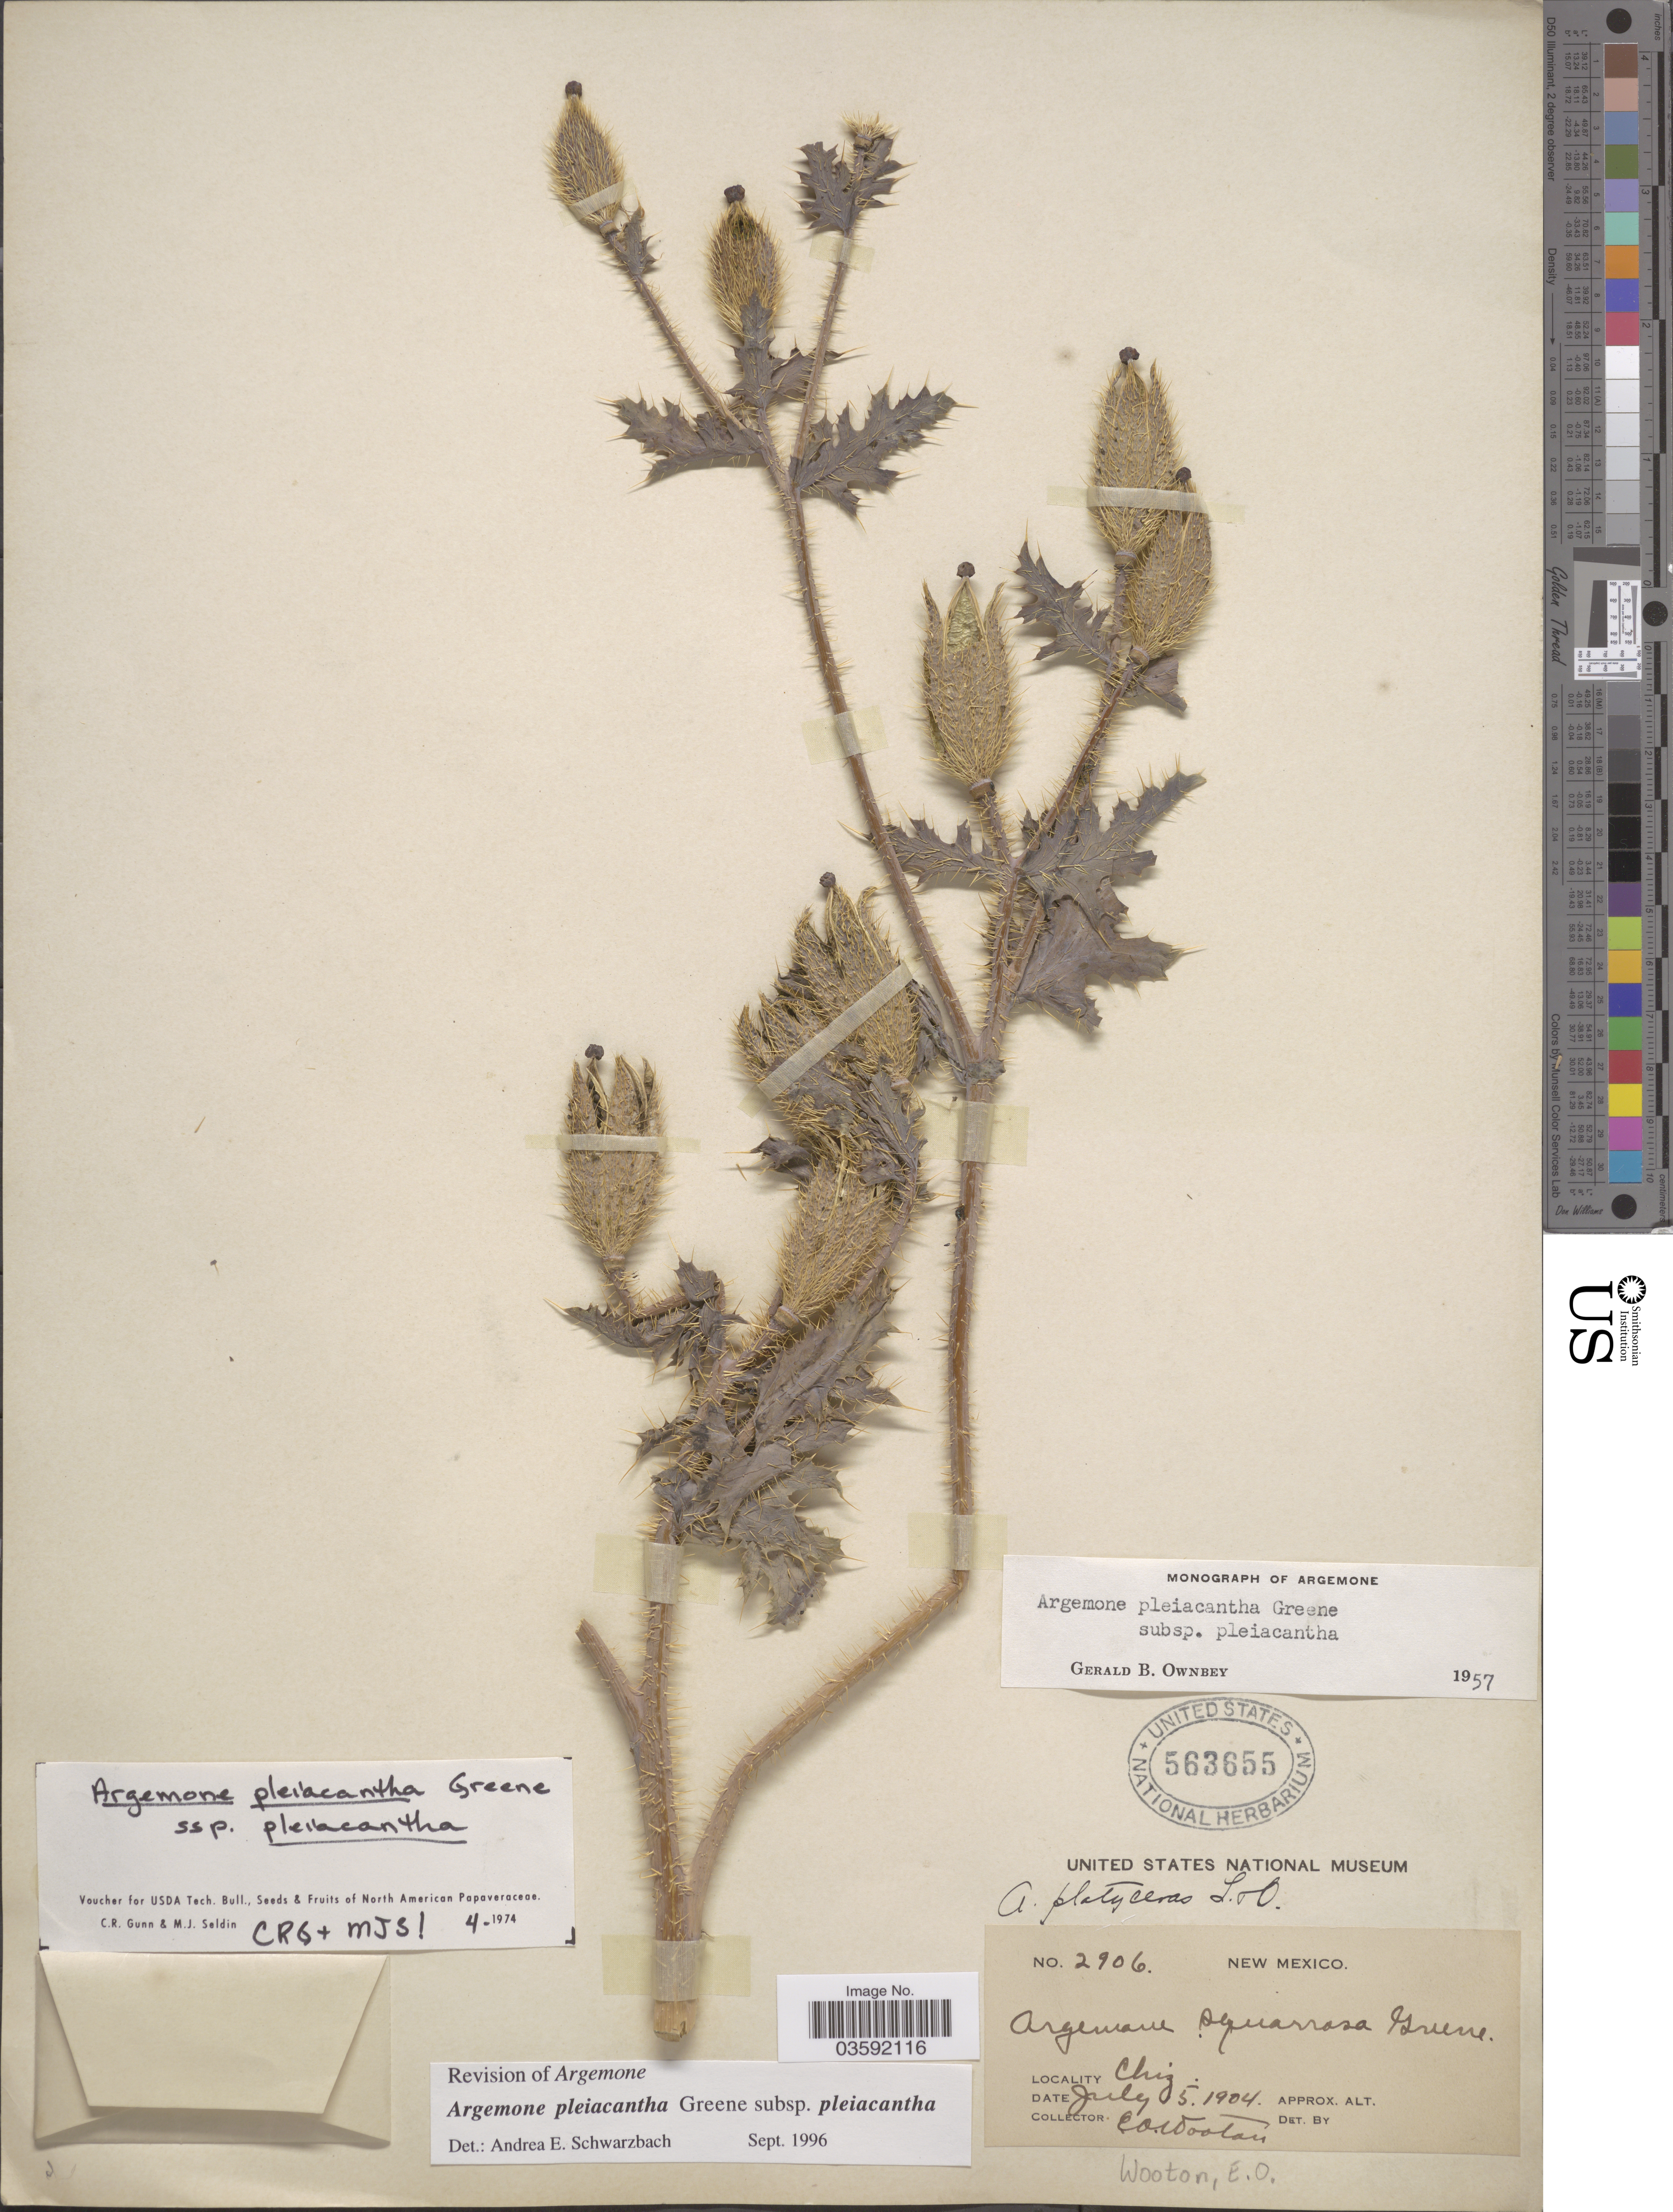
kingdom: Plantae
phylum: Tracheophyta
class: Magnoliopsida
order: Ranunculales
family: Papaveraceae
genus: Argemone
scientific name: Argemone pleiacantha subsp. pleiacantha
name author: Greene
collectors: E. O. Wooton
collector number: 2906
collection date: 1904-07-05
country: United States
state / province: New Mexico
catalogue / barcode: US 563655